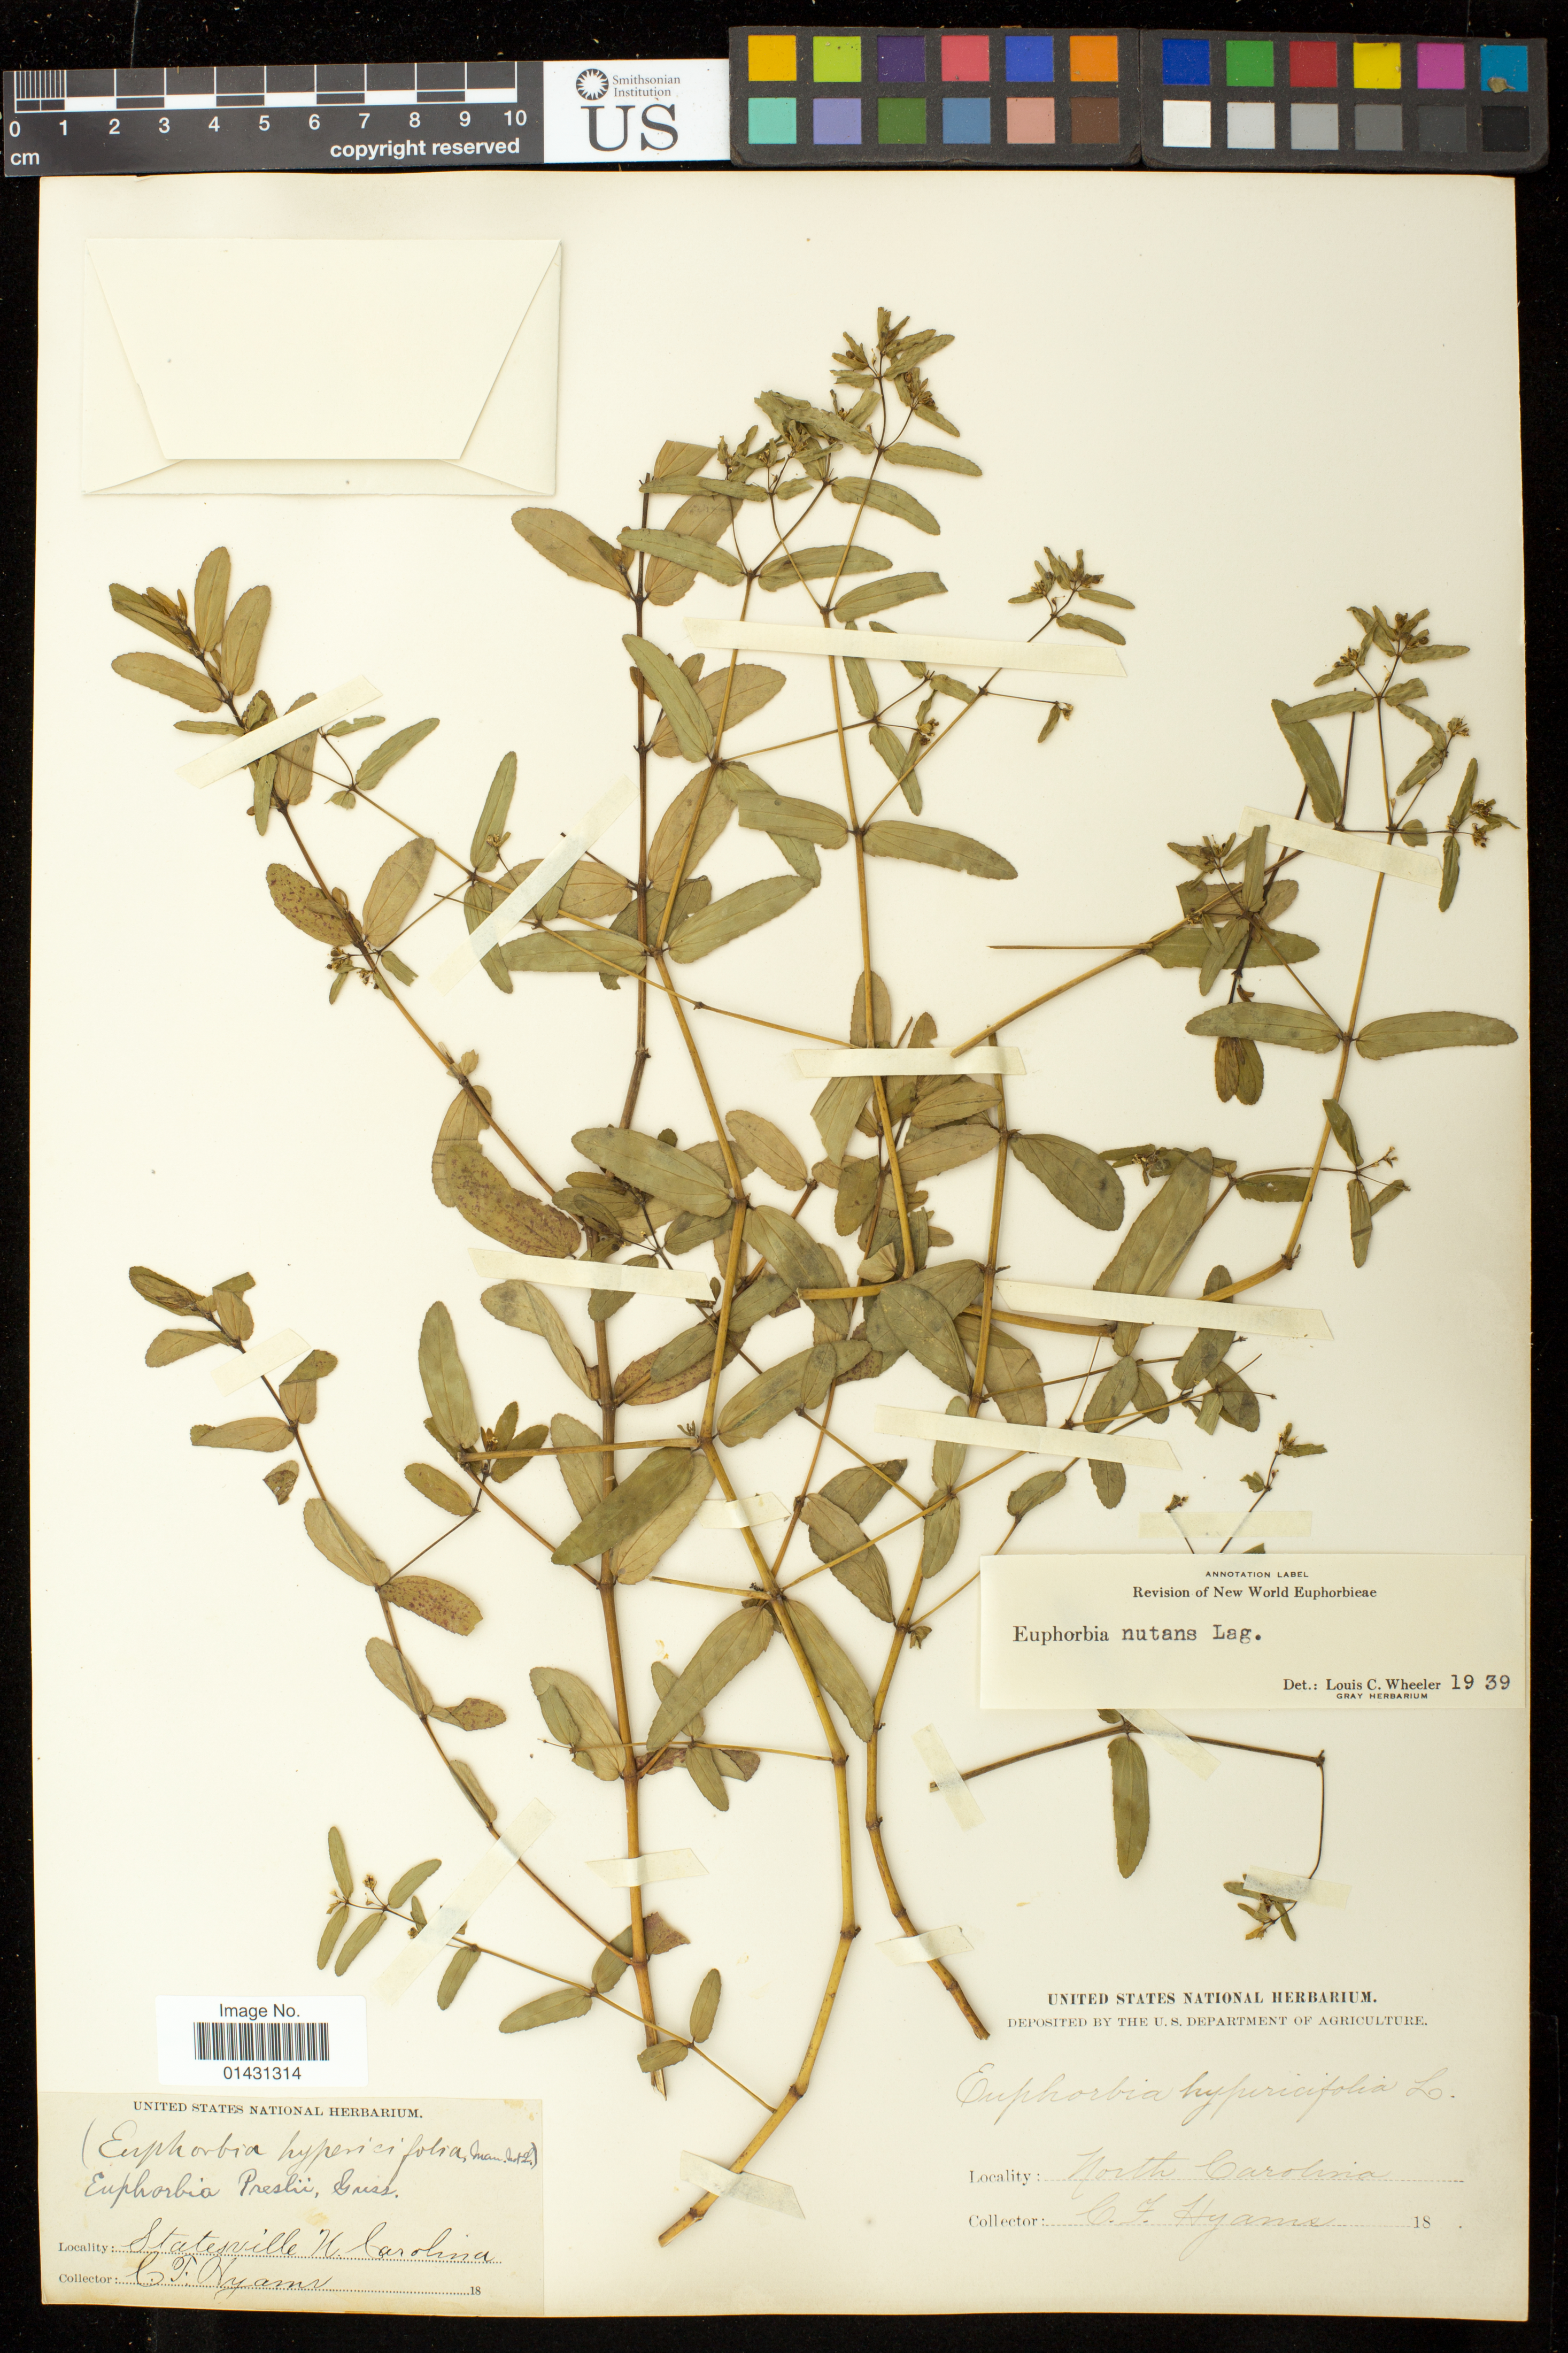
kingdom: Plantae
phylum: Tracheophyta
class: Magnoliopsida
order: Malpighiales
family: Euphorbiaceae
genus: Euphorbia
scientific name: Euphorbia maculata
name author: L.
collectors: C. Hyams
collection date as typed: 18--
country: United States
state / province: North Carolina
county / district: Iredell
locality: Statesville